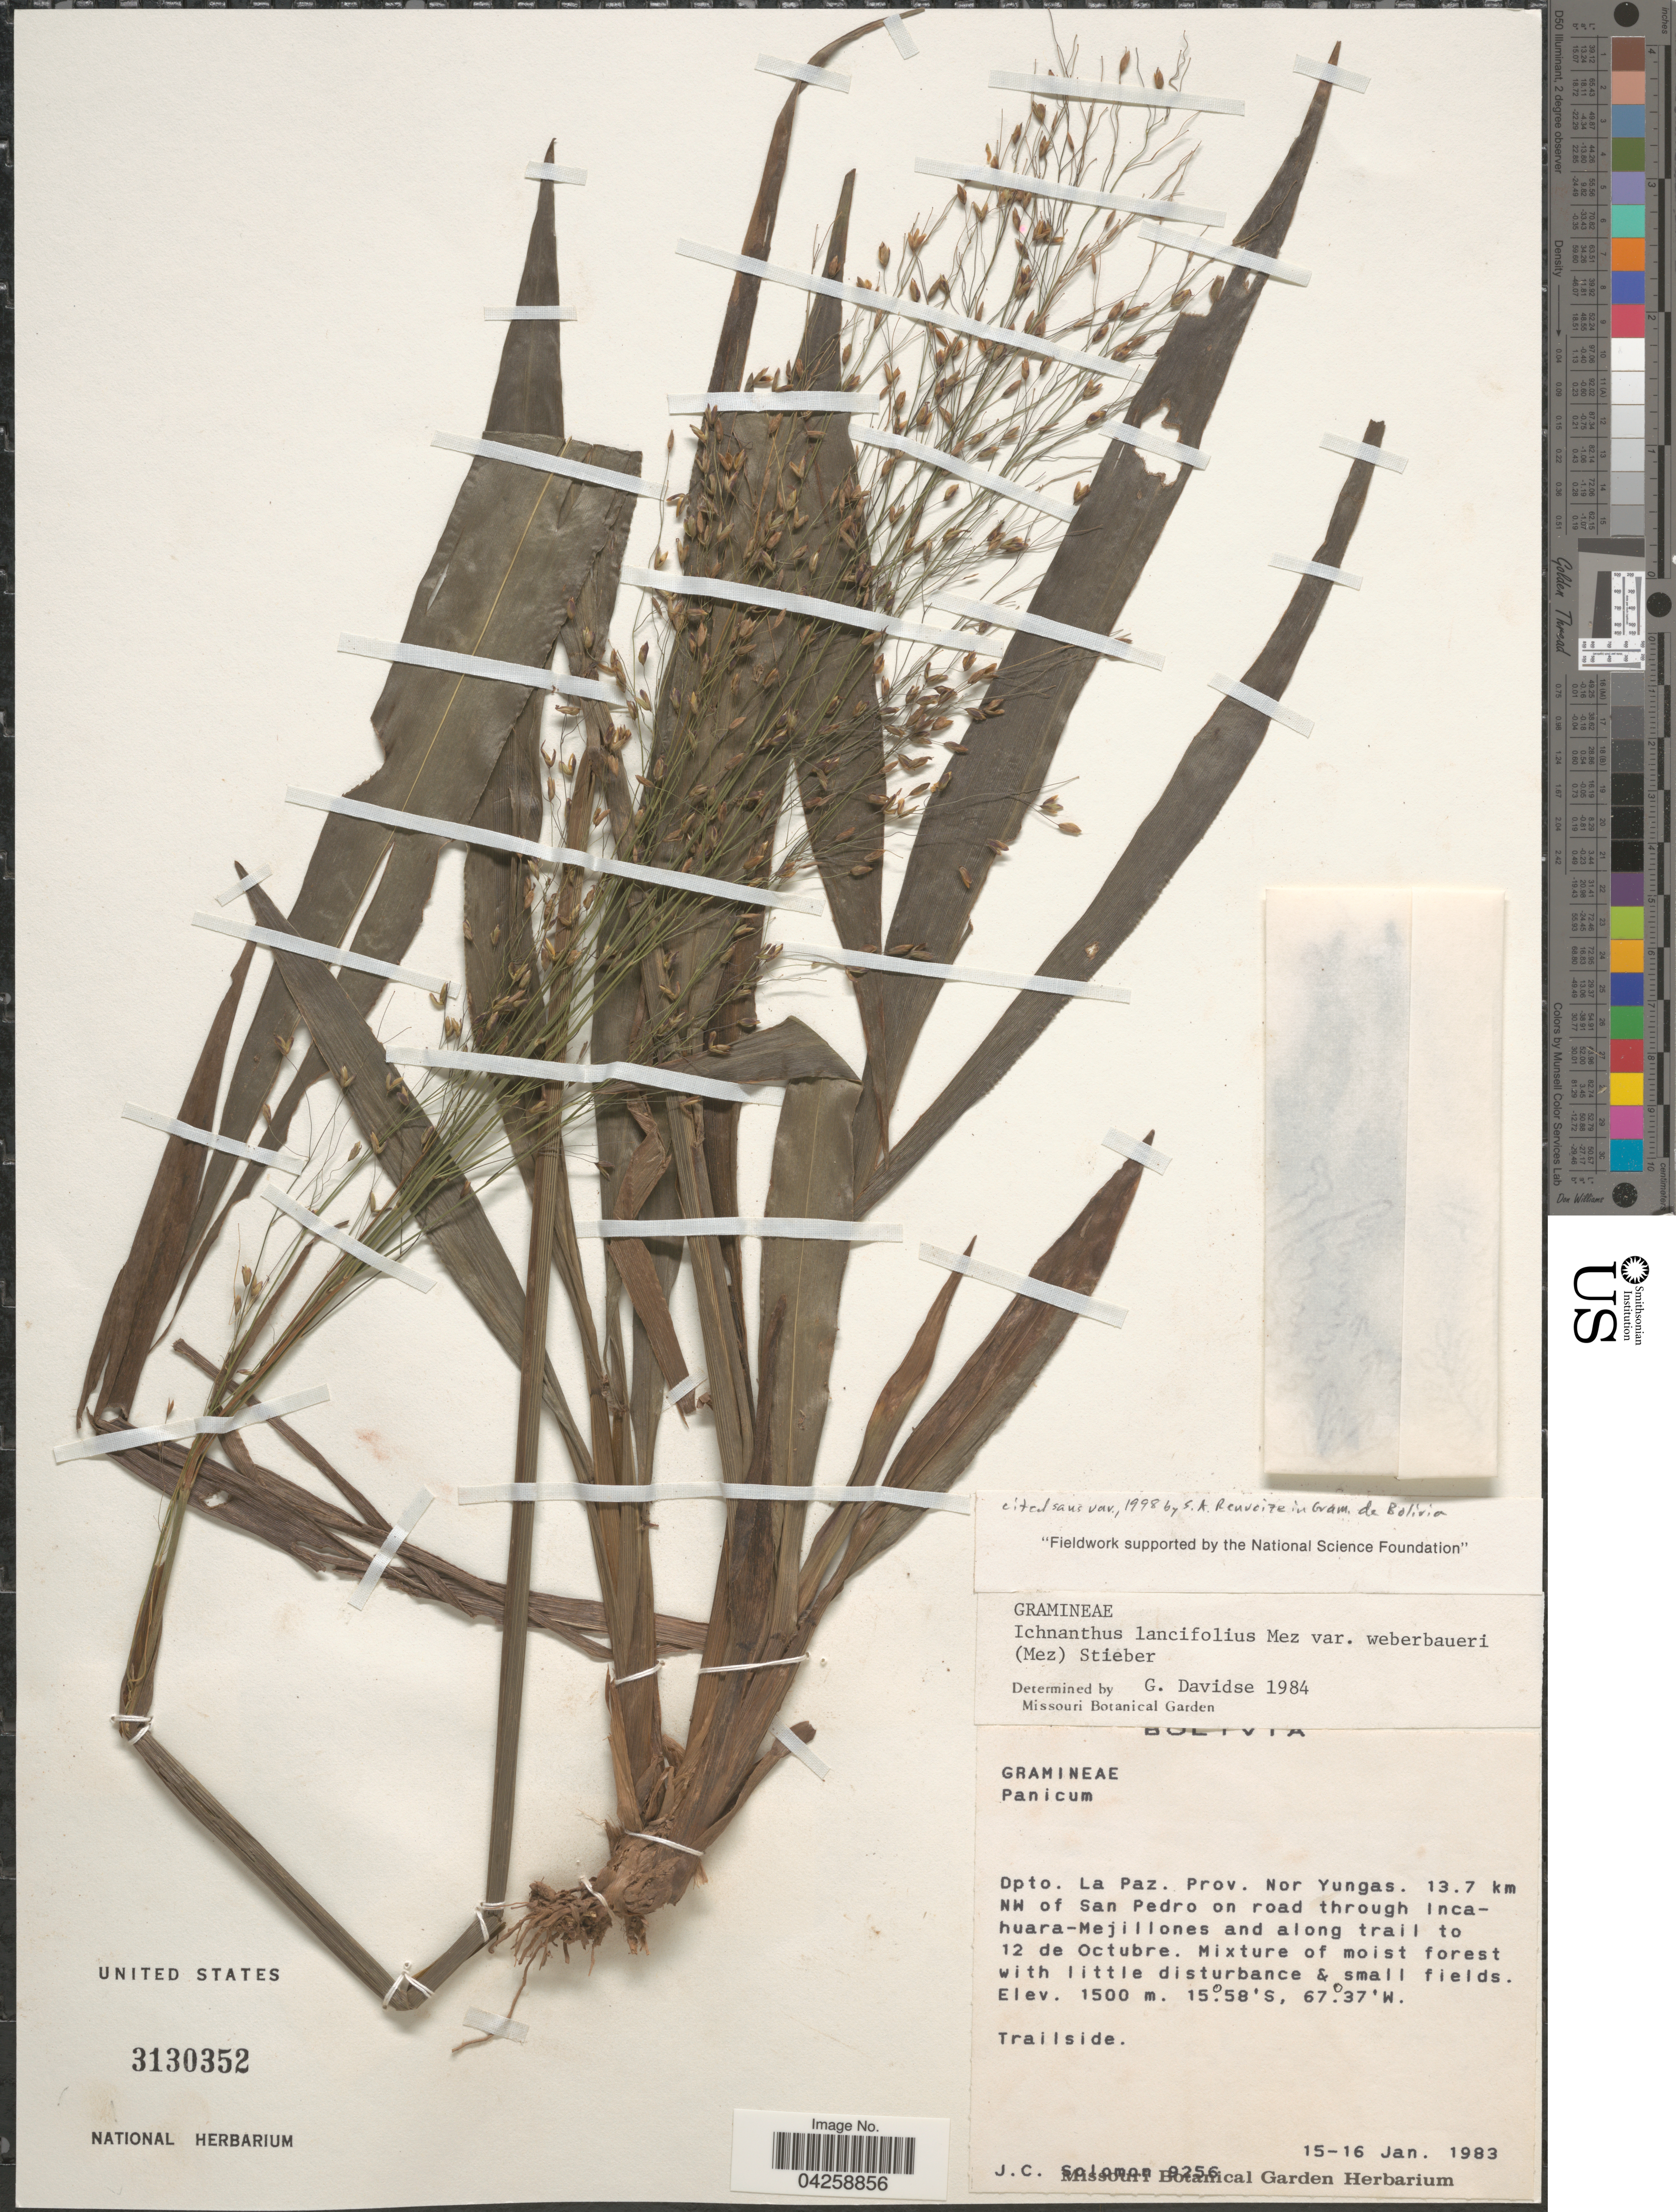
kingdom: Plantae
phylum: Tracheophyta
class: Liliopsida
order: Poales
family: Poaceae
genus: Ichnanthus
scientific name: Ichnanthus lancifolius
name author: Mez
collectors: J. C. Solomon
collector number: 9256*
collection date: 1983-01-15/1983-01-16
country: Bolivia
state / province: La Paz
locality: Dpto. La Paz. Prov. Nor Yungas. 13.7 km NW of San Pedro on road through Incahuara-Mejillones and along trail to 12 de Octubre.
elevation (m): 1500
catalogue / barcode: US 3130352